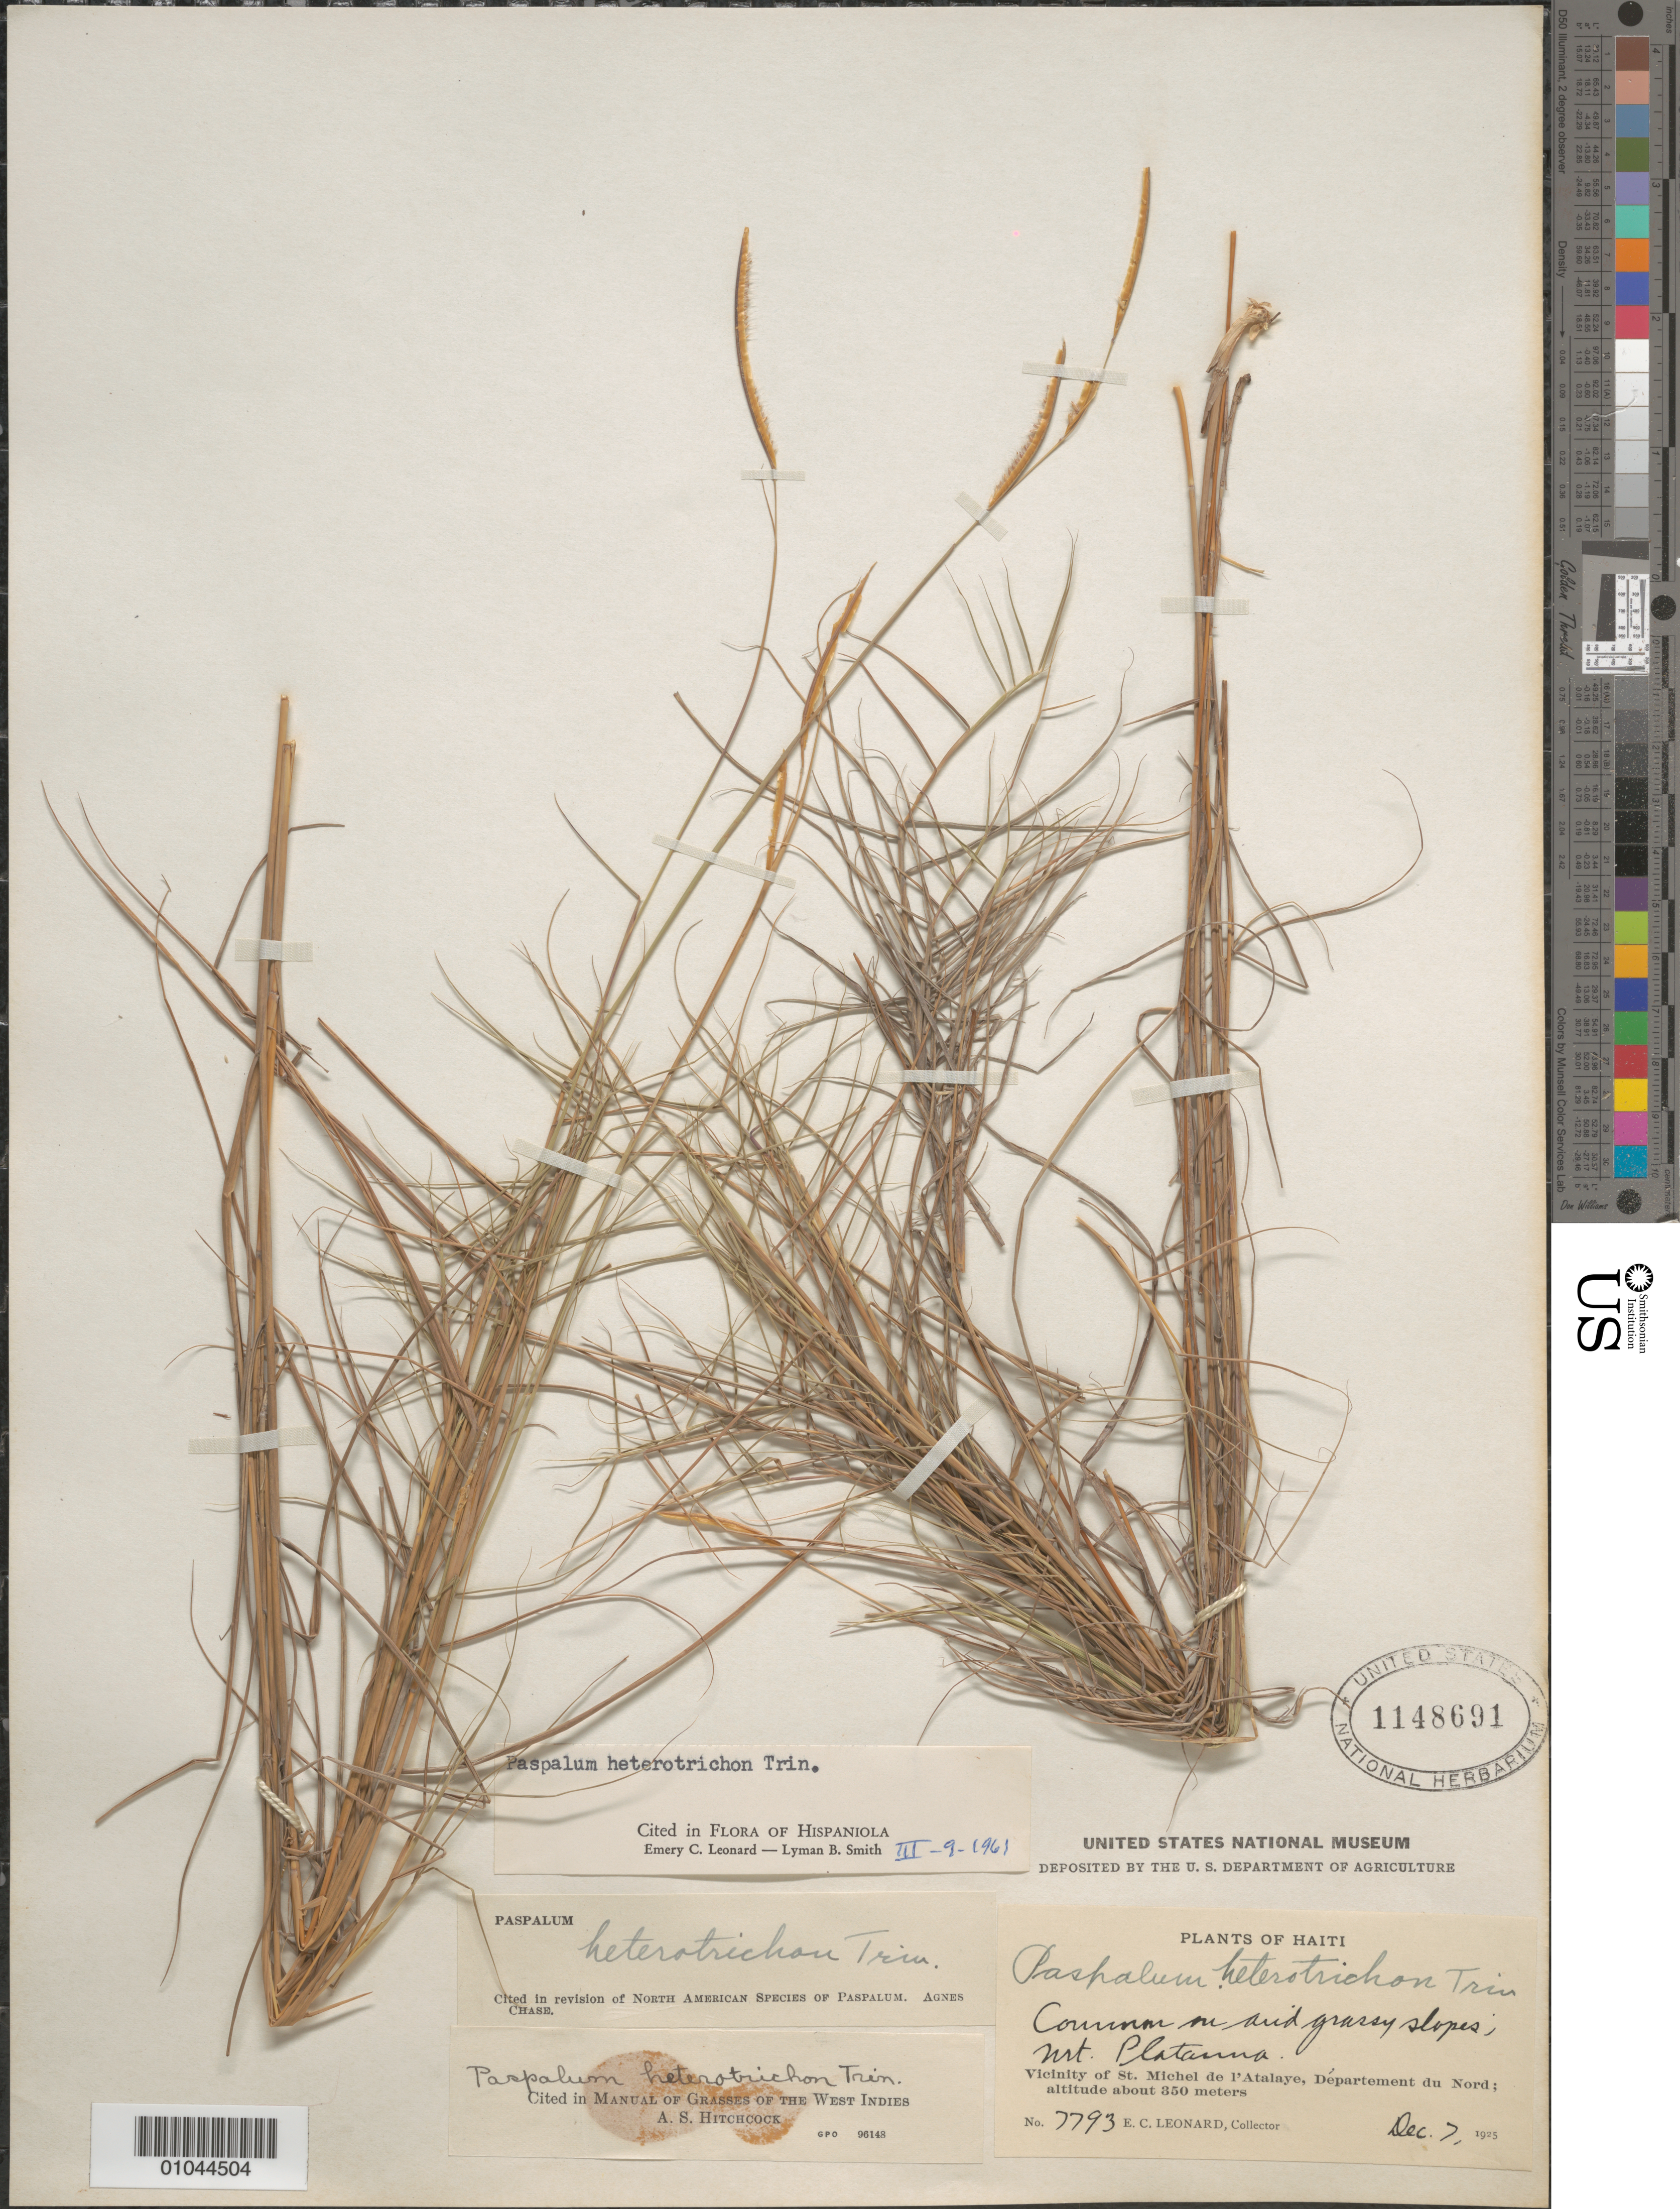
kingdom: Plantae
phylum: Tracheophyta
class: Liliopsida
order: Poales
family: Poaceae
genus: Paspalum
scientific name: Paspalum heterotrichum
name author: Trin.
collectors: E. C. Leonard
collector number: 7793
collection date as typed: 07 Dec 1925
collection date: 1925-12-07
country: Haiti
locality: Vicinity of St. Michel de l'Atalaye, Department du Nord, Mt. Platanna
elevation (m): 350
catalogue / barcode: US 1148691